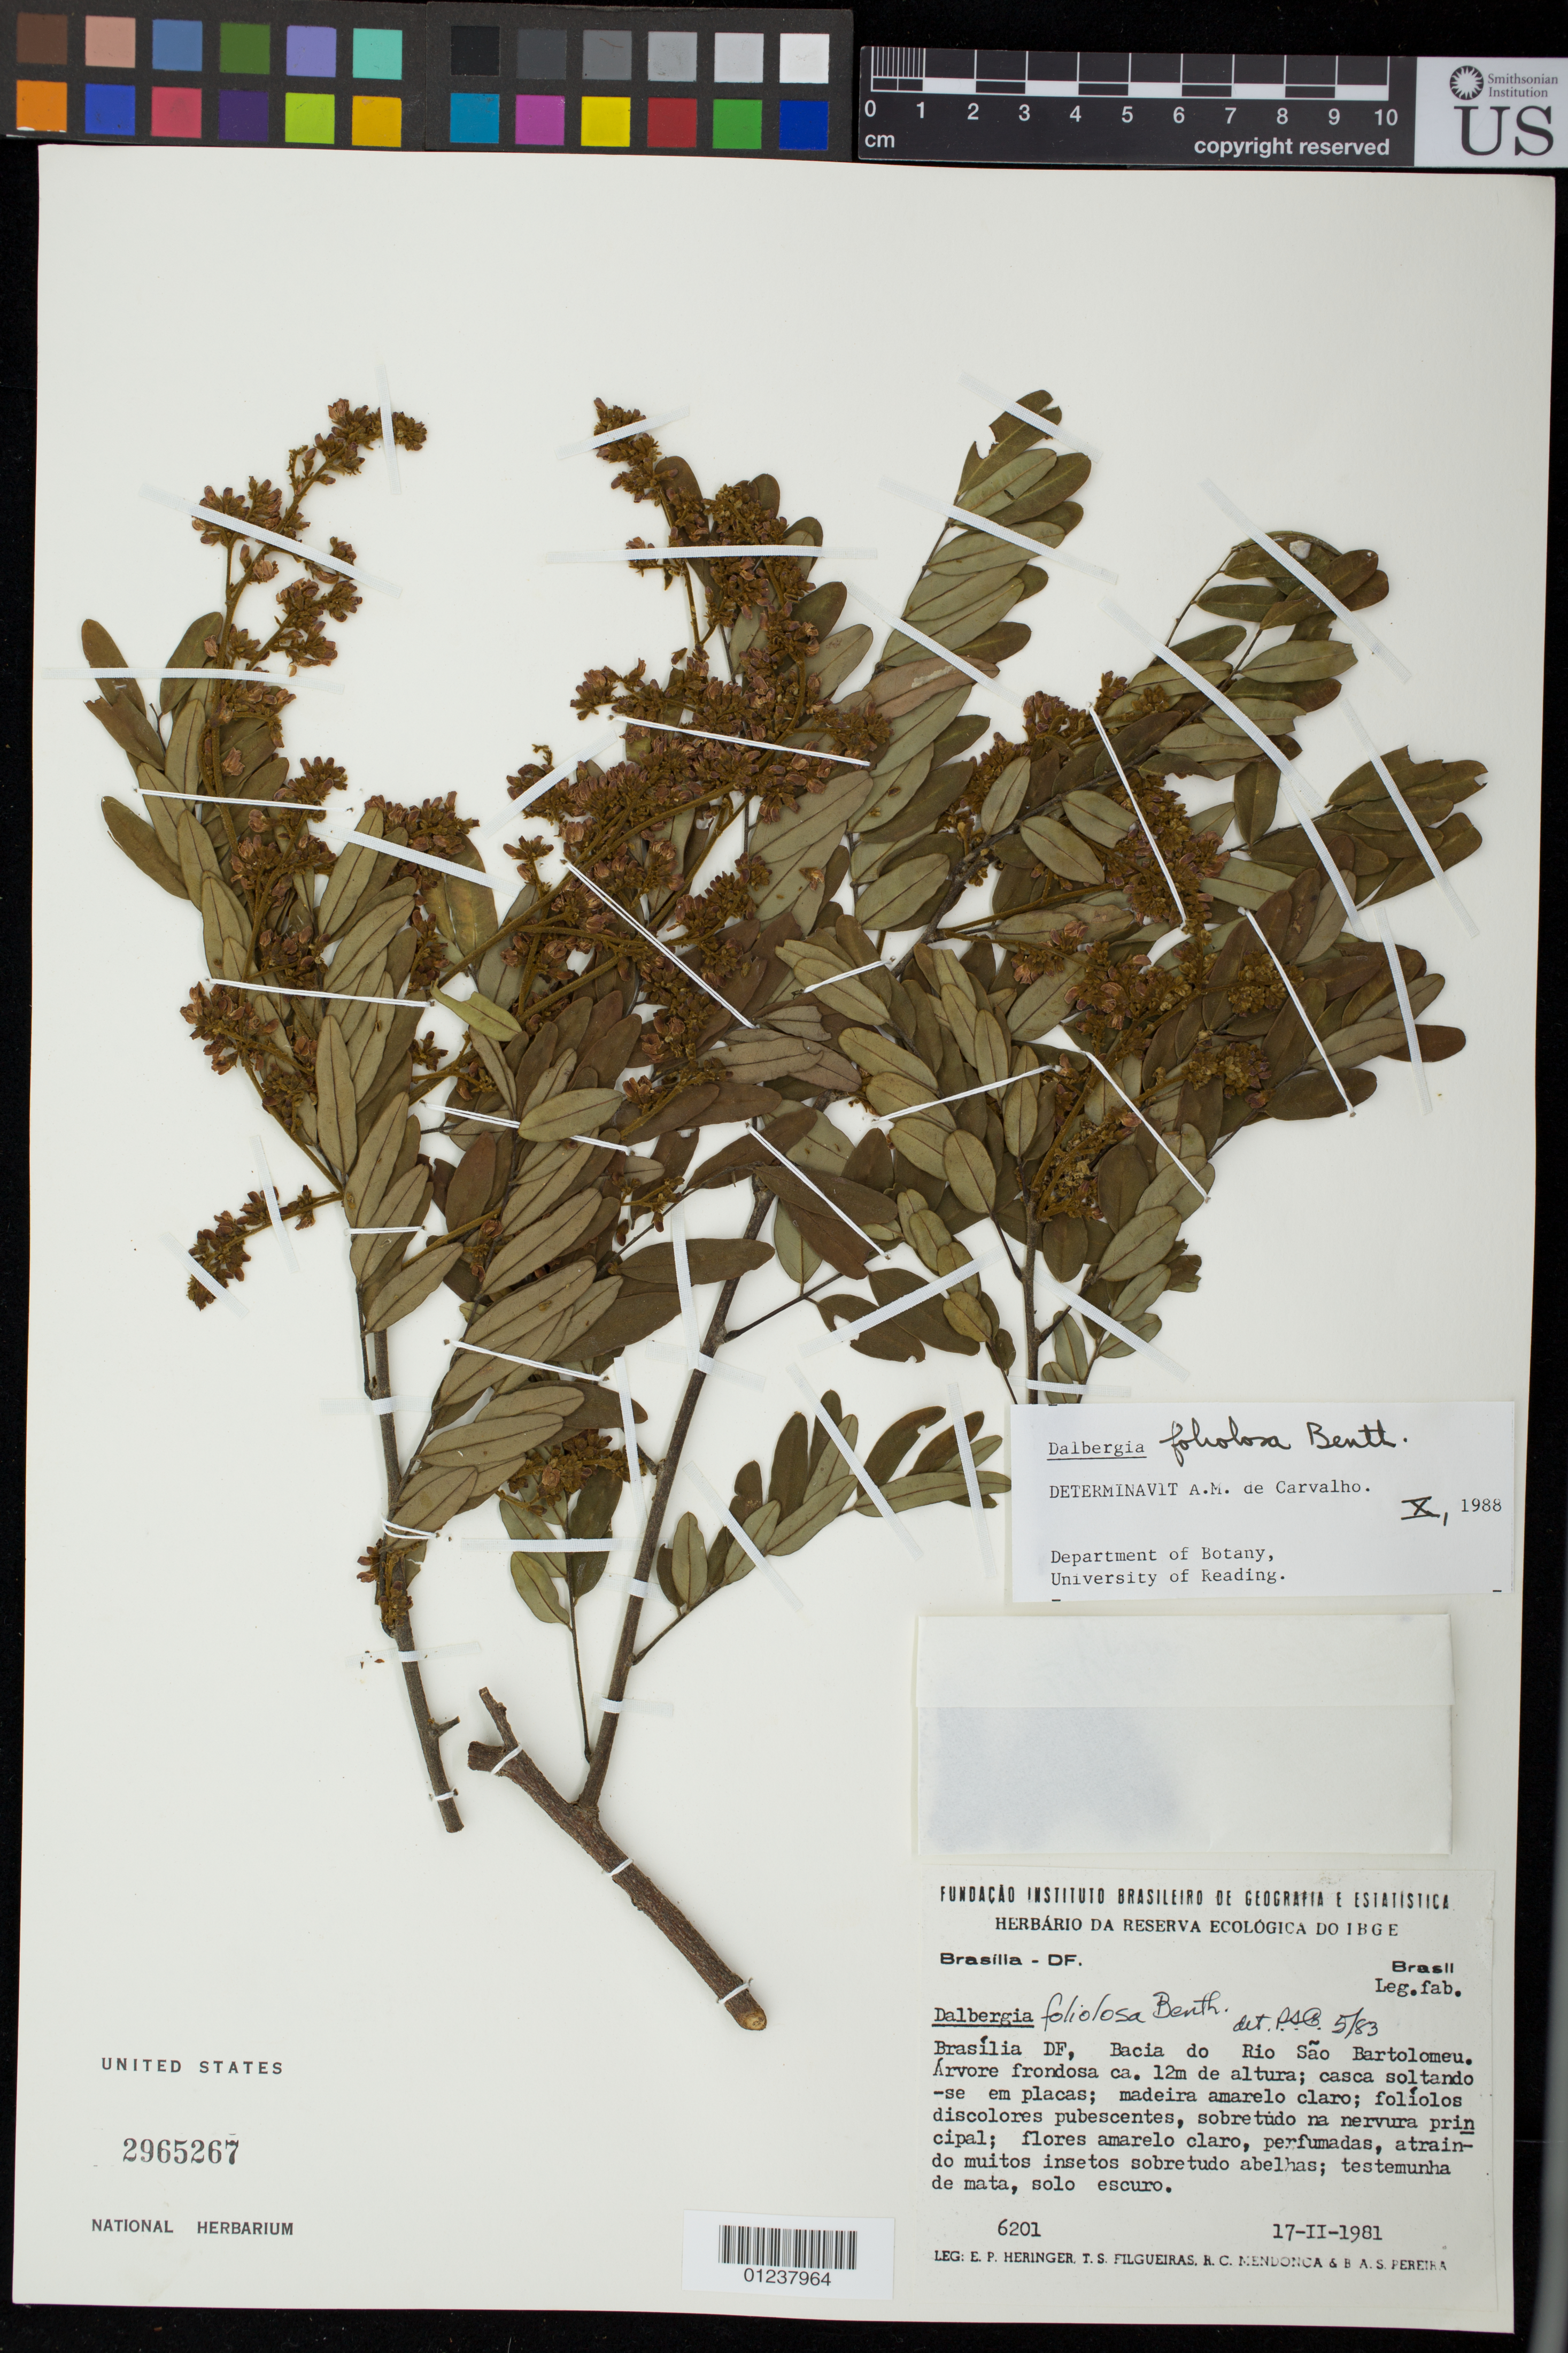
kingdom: Plantae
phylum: Tracheophyta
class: Magnoliopsida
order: Fabales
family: Fabaceae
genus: Dalbergia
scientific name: Dalbergia foliosa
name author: (Benth.) A.M. Carvalho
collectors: E. P. Heringer, T. S. Filgueiras, R. C. Mendonça & B. A. S. Pereira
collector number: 6201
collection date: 1981-02-17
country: Brazil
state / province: Distrito Federal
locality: Brasilia. Bacia do Rio Sao Bartolomeu.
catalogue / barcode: US 2965267